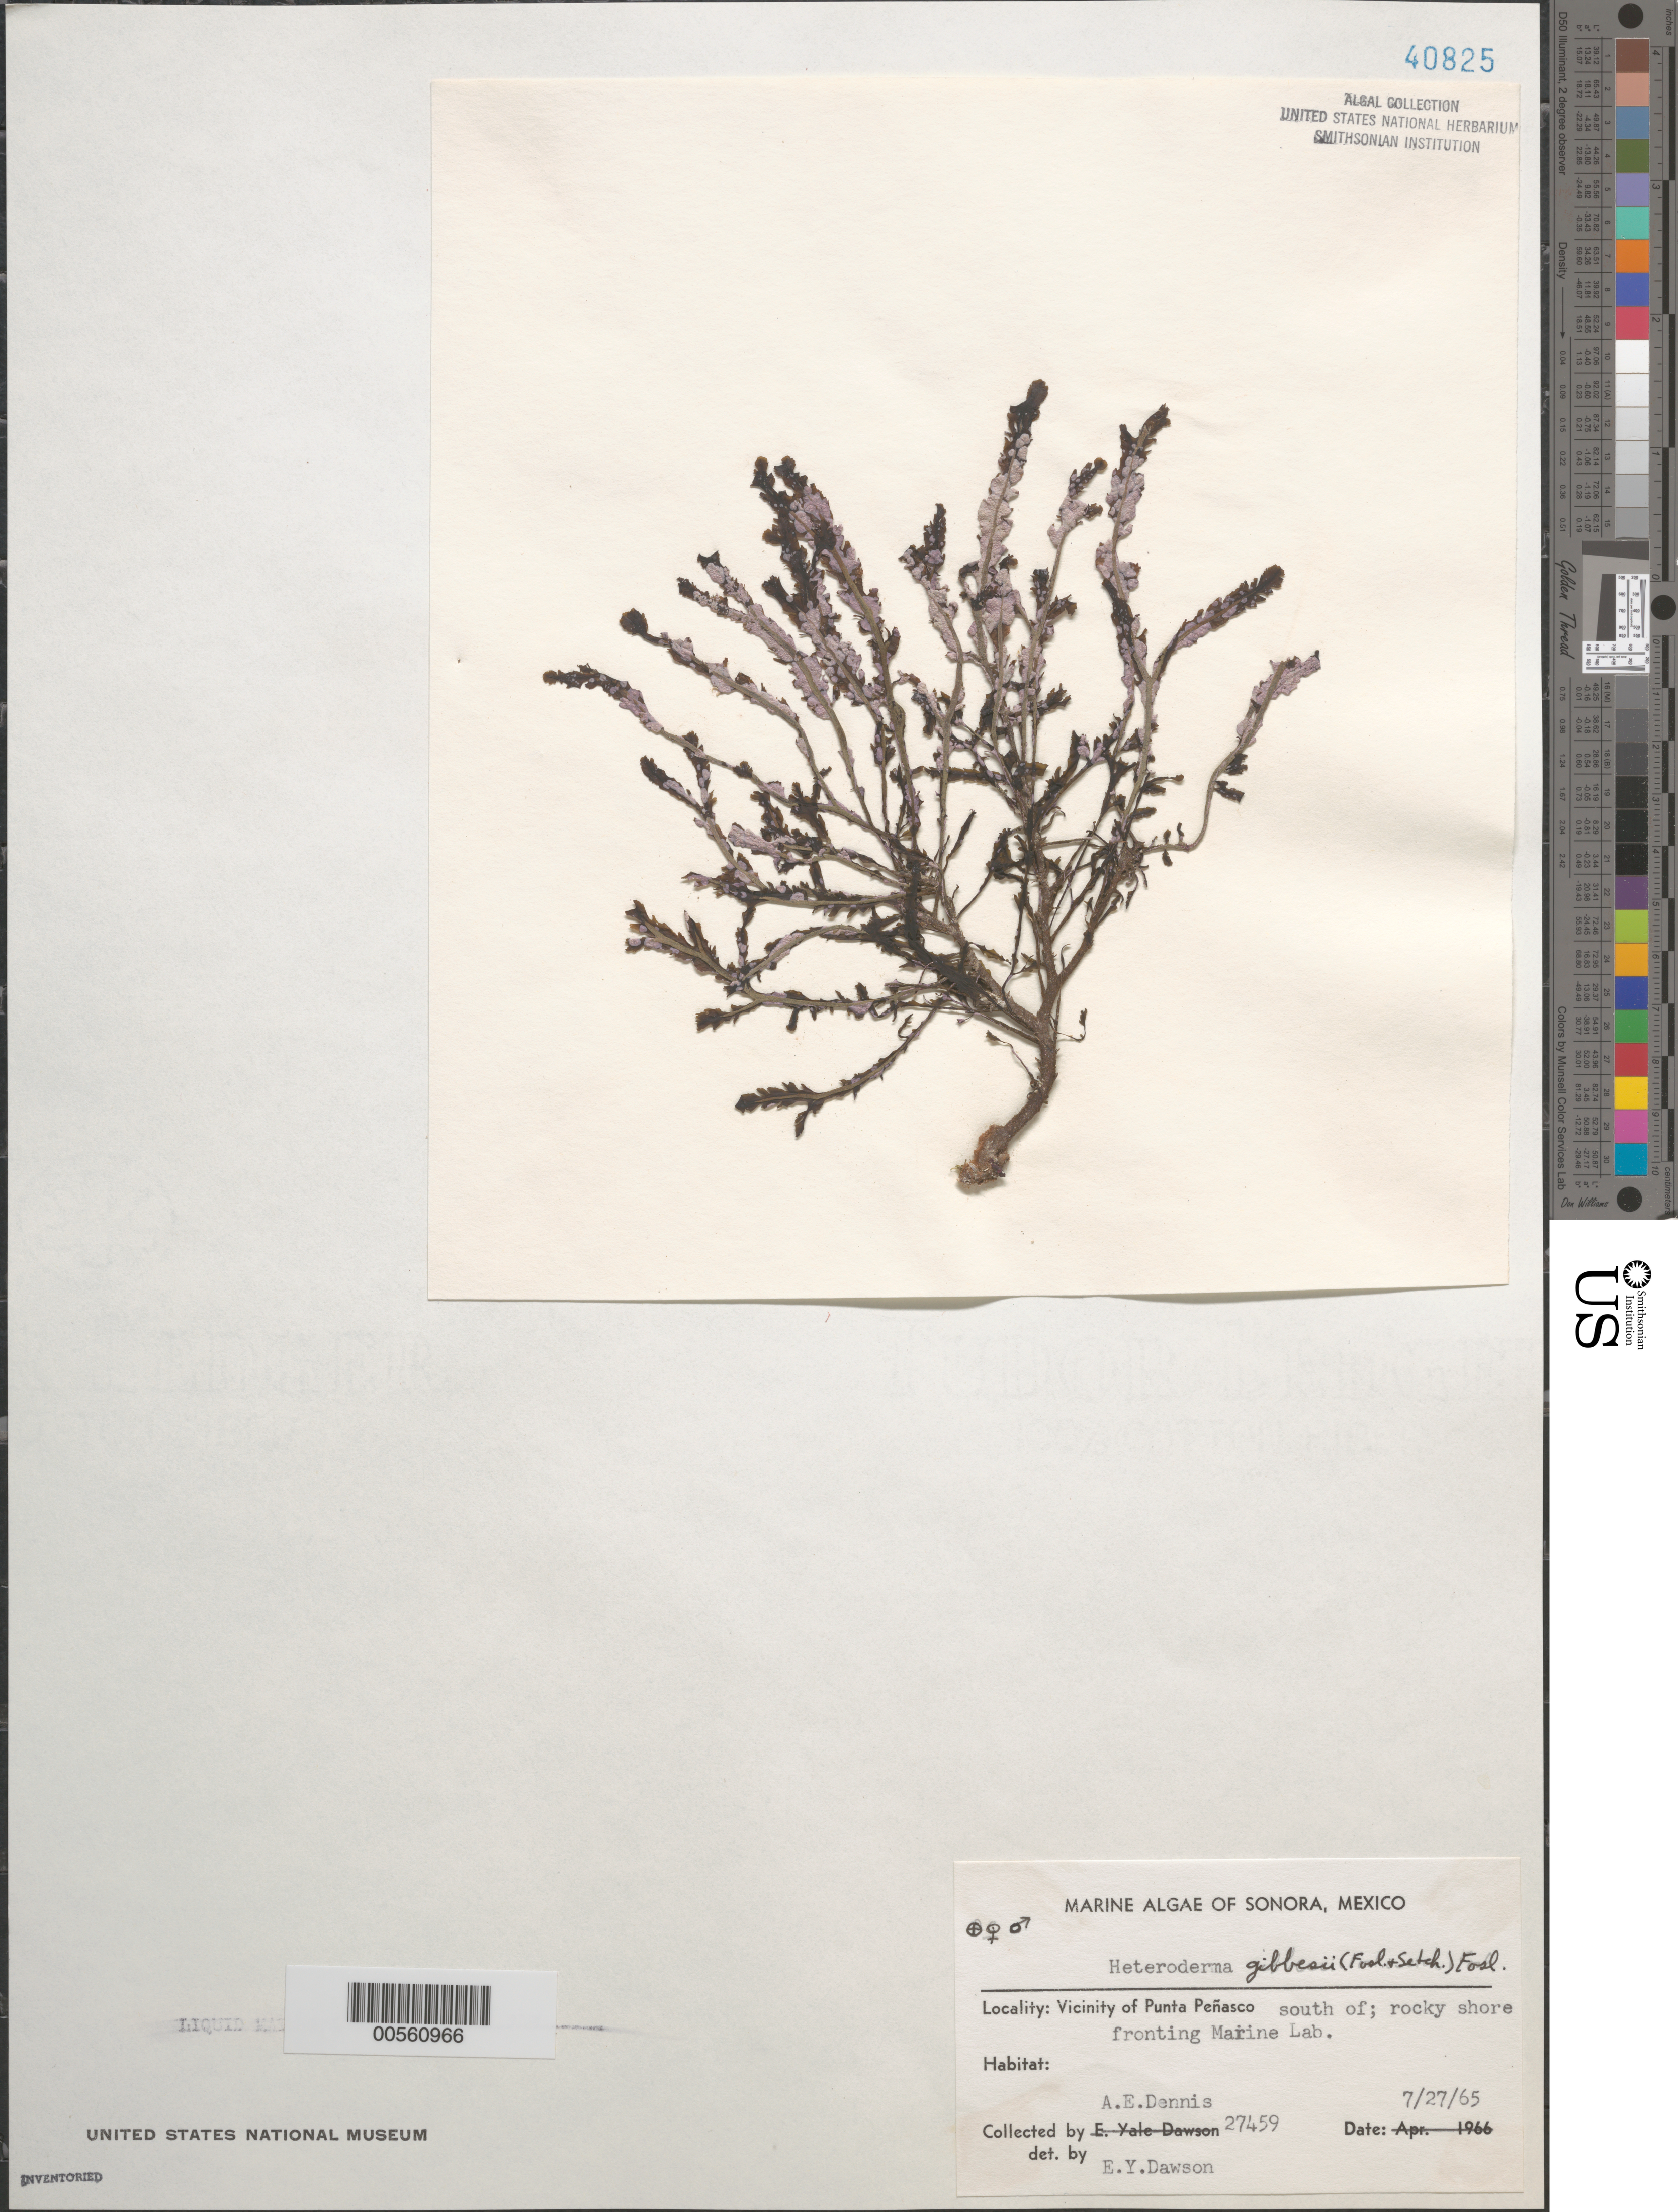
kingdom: Plantae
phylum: Rhodophyta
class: Florideophyceae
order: Corallinales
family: Corallinaceae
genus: Heteroderma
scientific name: Heteroderma gibbsii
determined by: Dawson, E. Y.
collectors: A. Dennis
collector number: EYD 27459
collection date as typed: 27 Jul 1965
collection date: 1965-07-27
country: Mexico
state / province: Sonora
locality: Marine laboratory shore, south of Punta Penasco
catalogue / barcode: US 40825